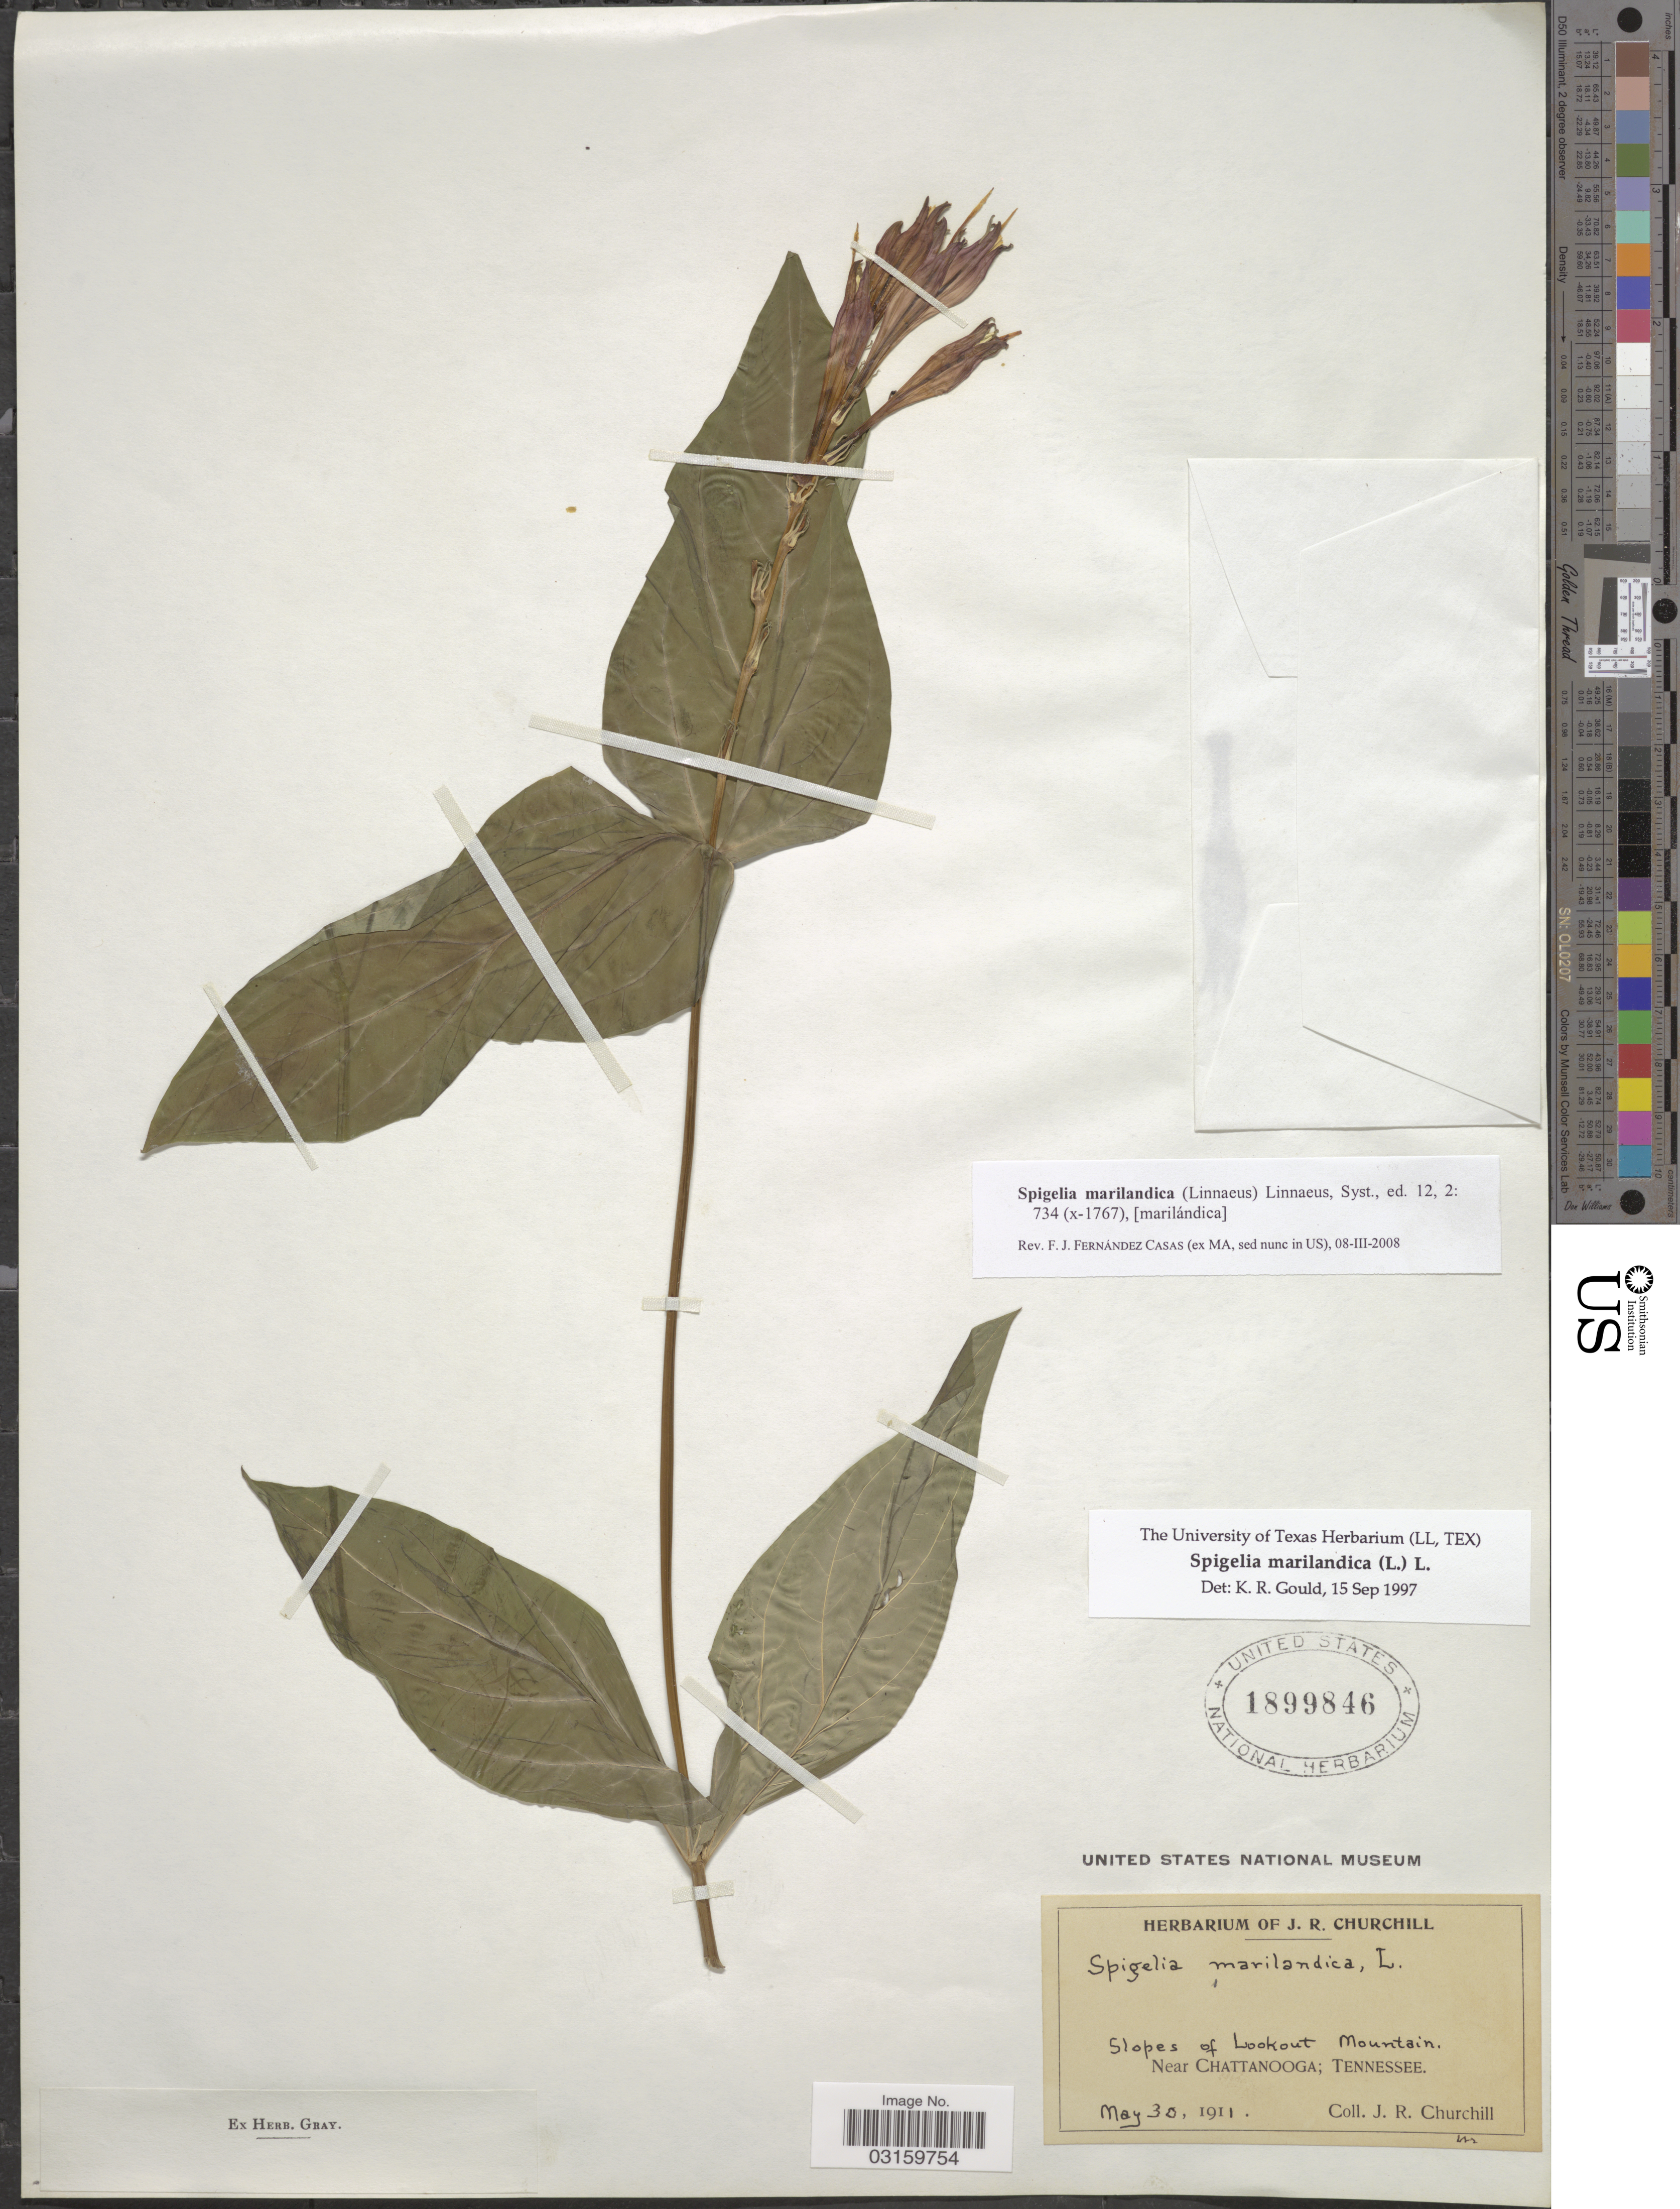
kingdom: Plantae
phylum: Tracheophyta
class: Magnoliopsida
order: Gentianales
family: Loganiaceae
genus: Spigelia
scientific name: Spigelia marilandica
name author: (L.) L.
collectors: J. Churchill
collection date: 1911-05-30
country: United States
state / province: Tennessee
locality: Slopes of Lookout Mountain. Near Chattanooga.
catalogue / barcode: US 1899846